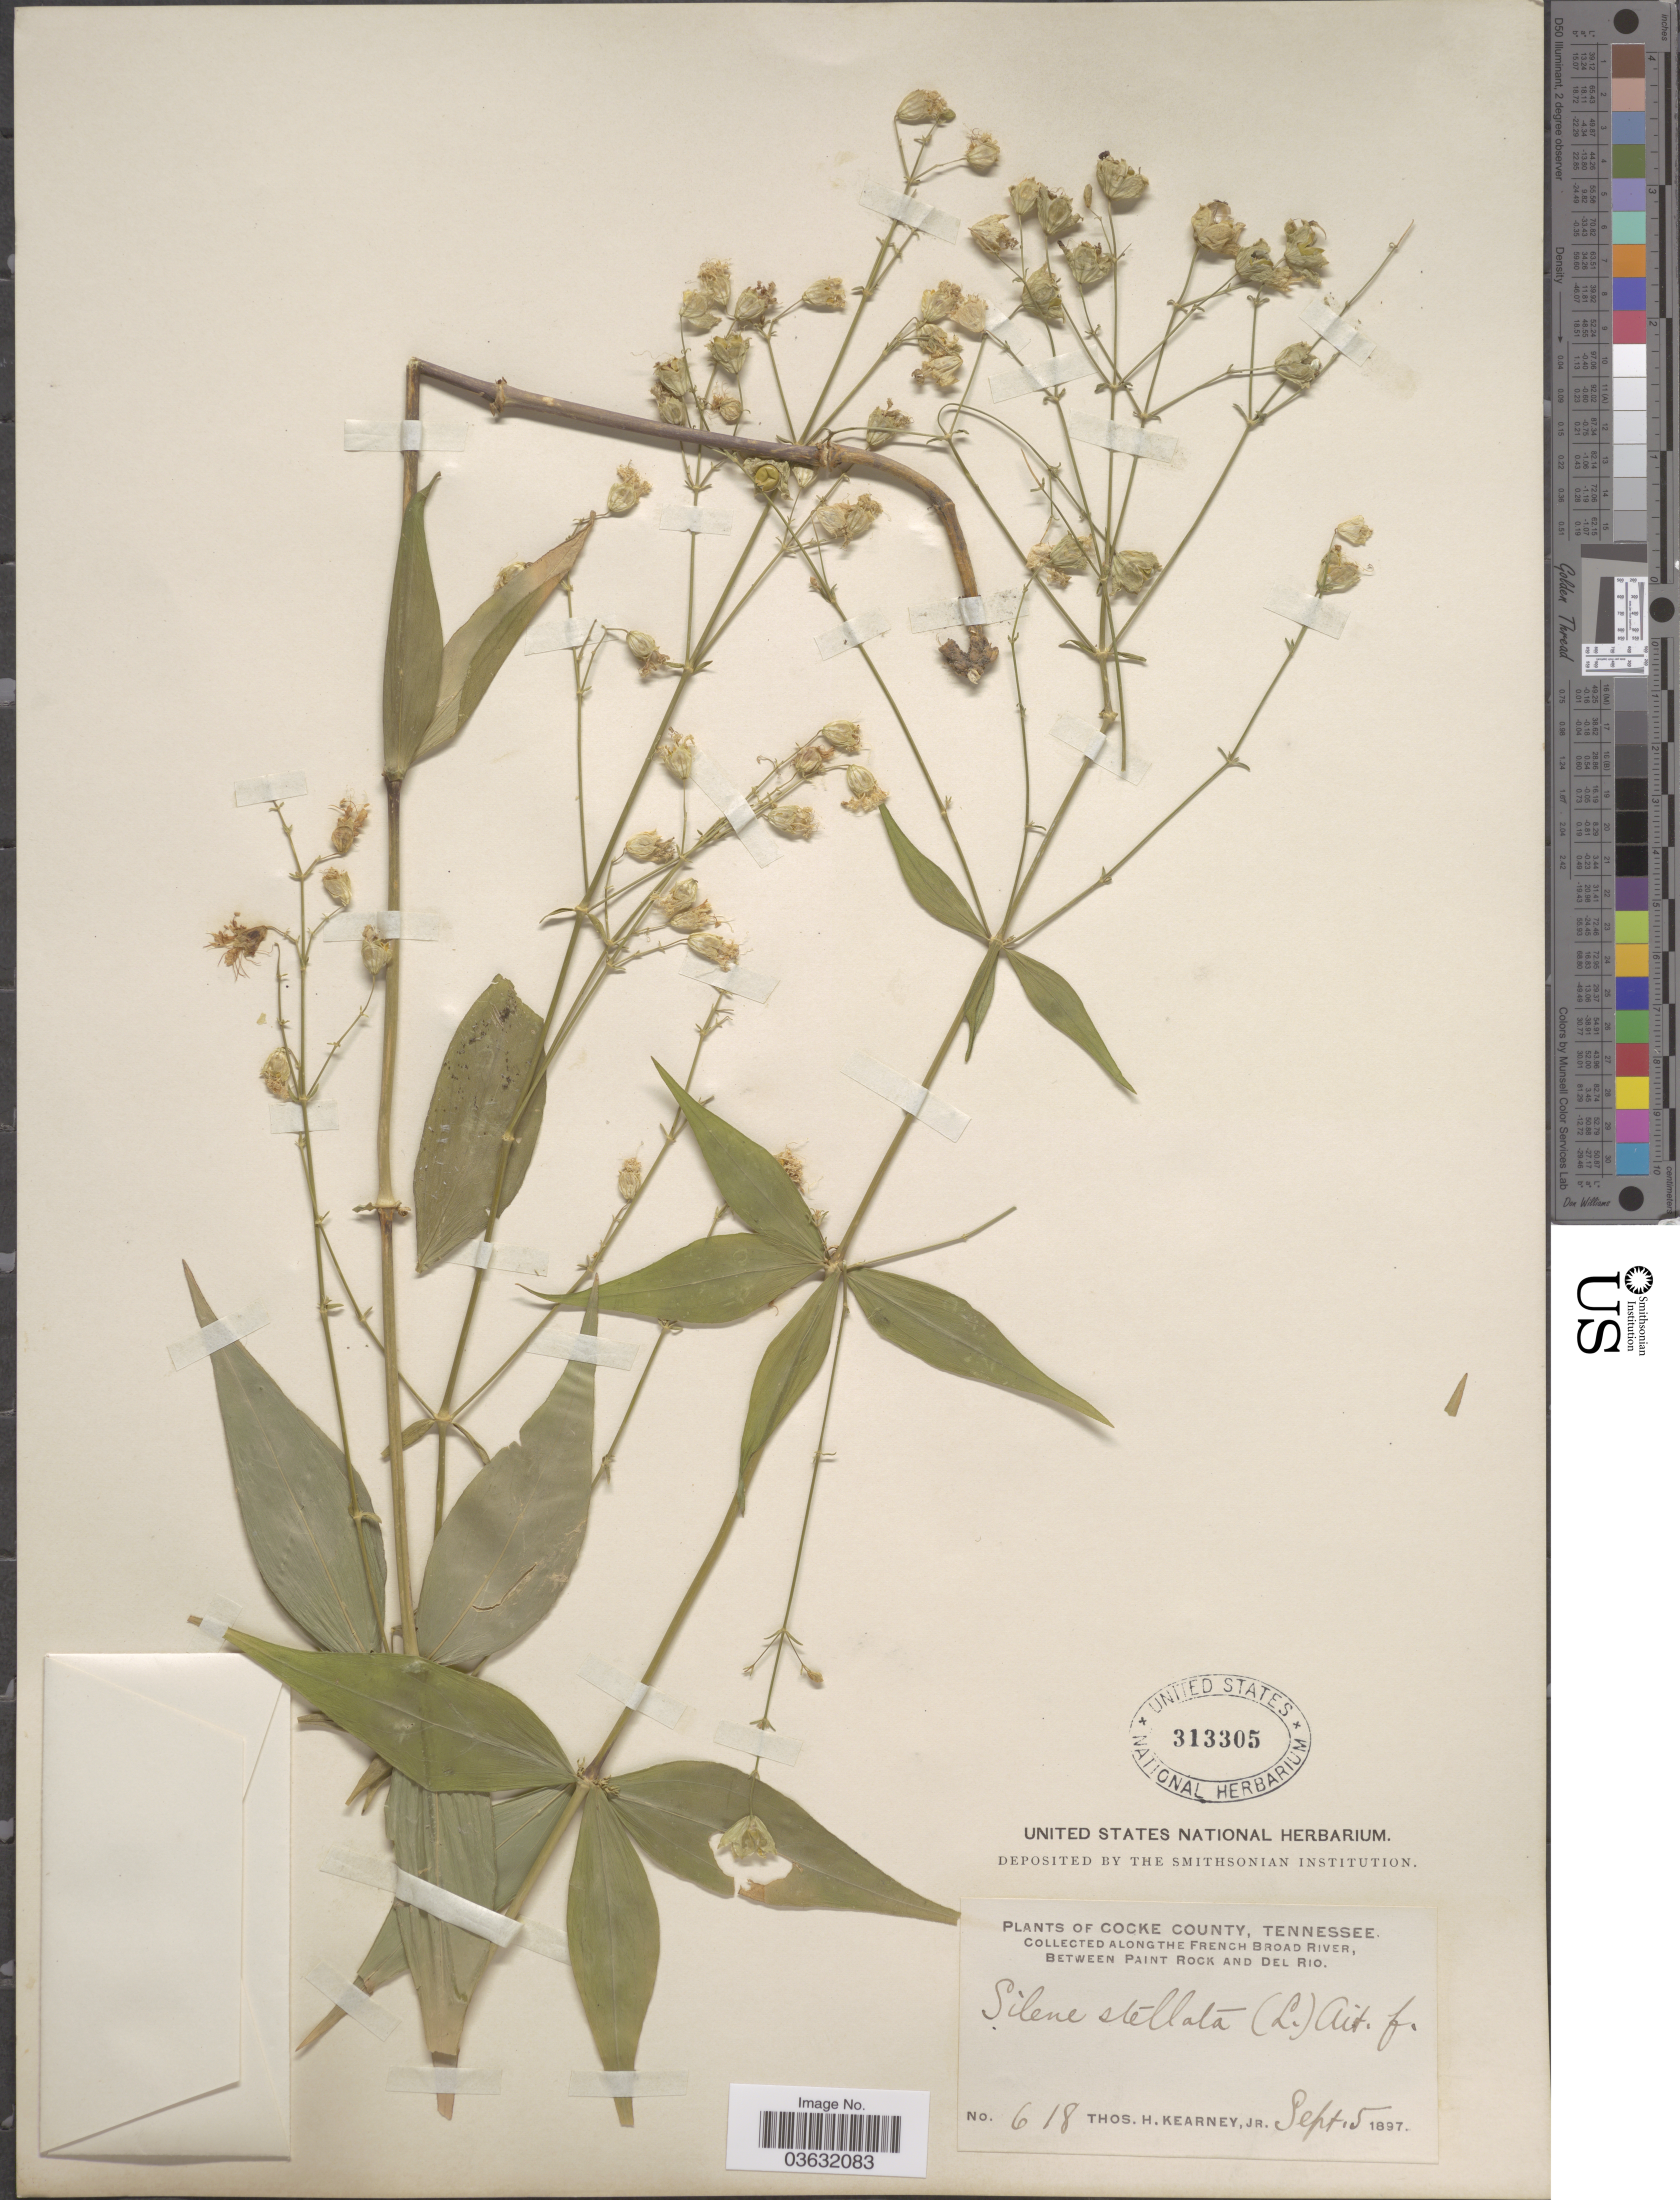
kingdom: Plantae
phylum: Tracheophyta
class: Magnoliopsida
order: Caryophyllales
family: Caryophyllaceae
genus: Silene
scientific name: Silene stellata var. stellata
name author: (L.) Coyte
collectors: T. H. Kearney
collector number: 618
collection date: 1897-09-05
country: United States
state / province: Tennessee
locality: Cocke County. Along the French Broad River, between Paint Rock and Del Rio.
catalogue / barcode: US 313305